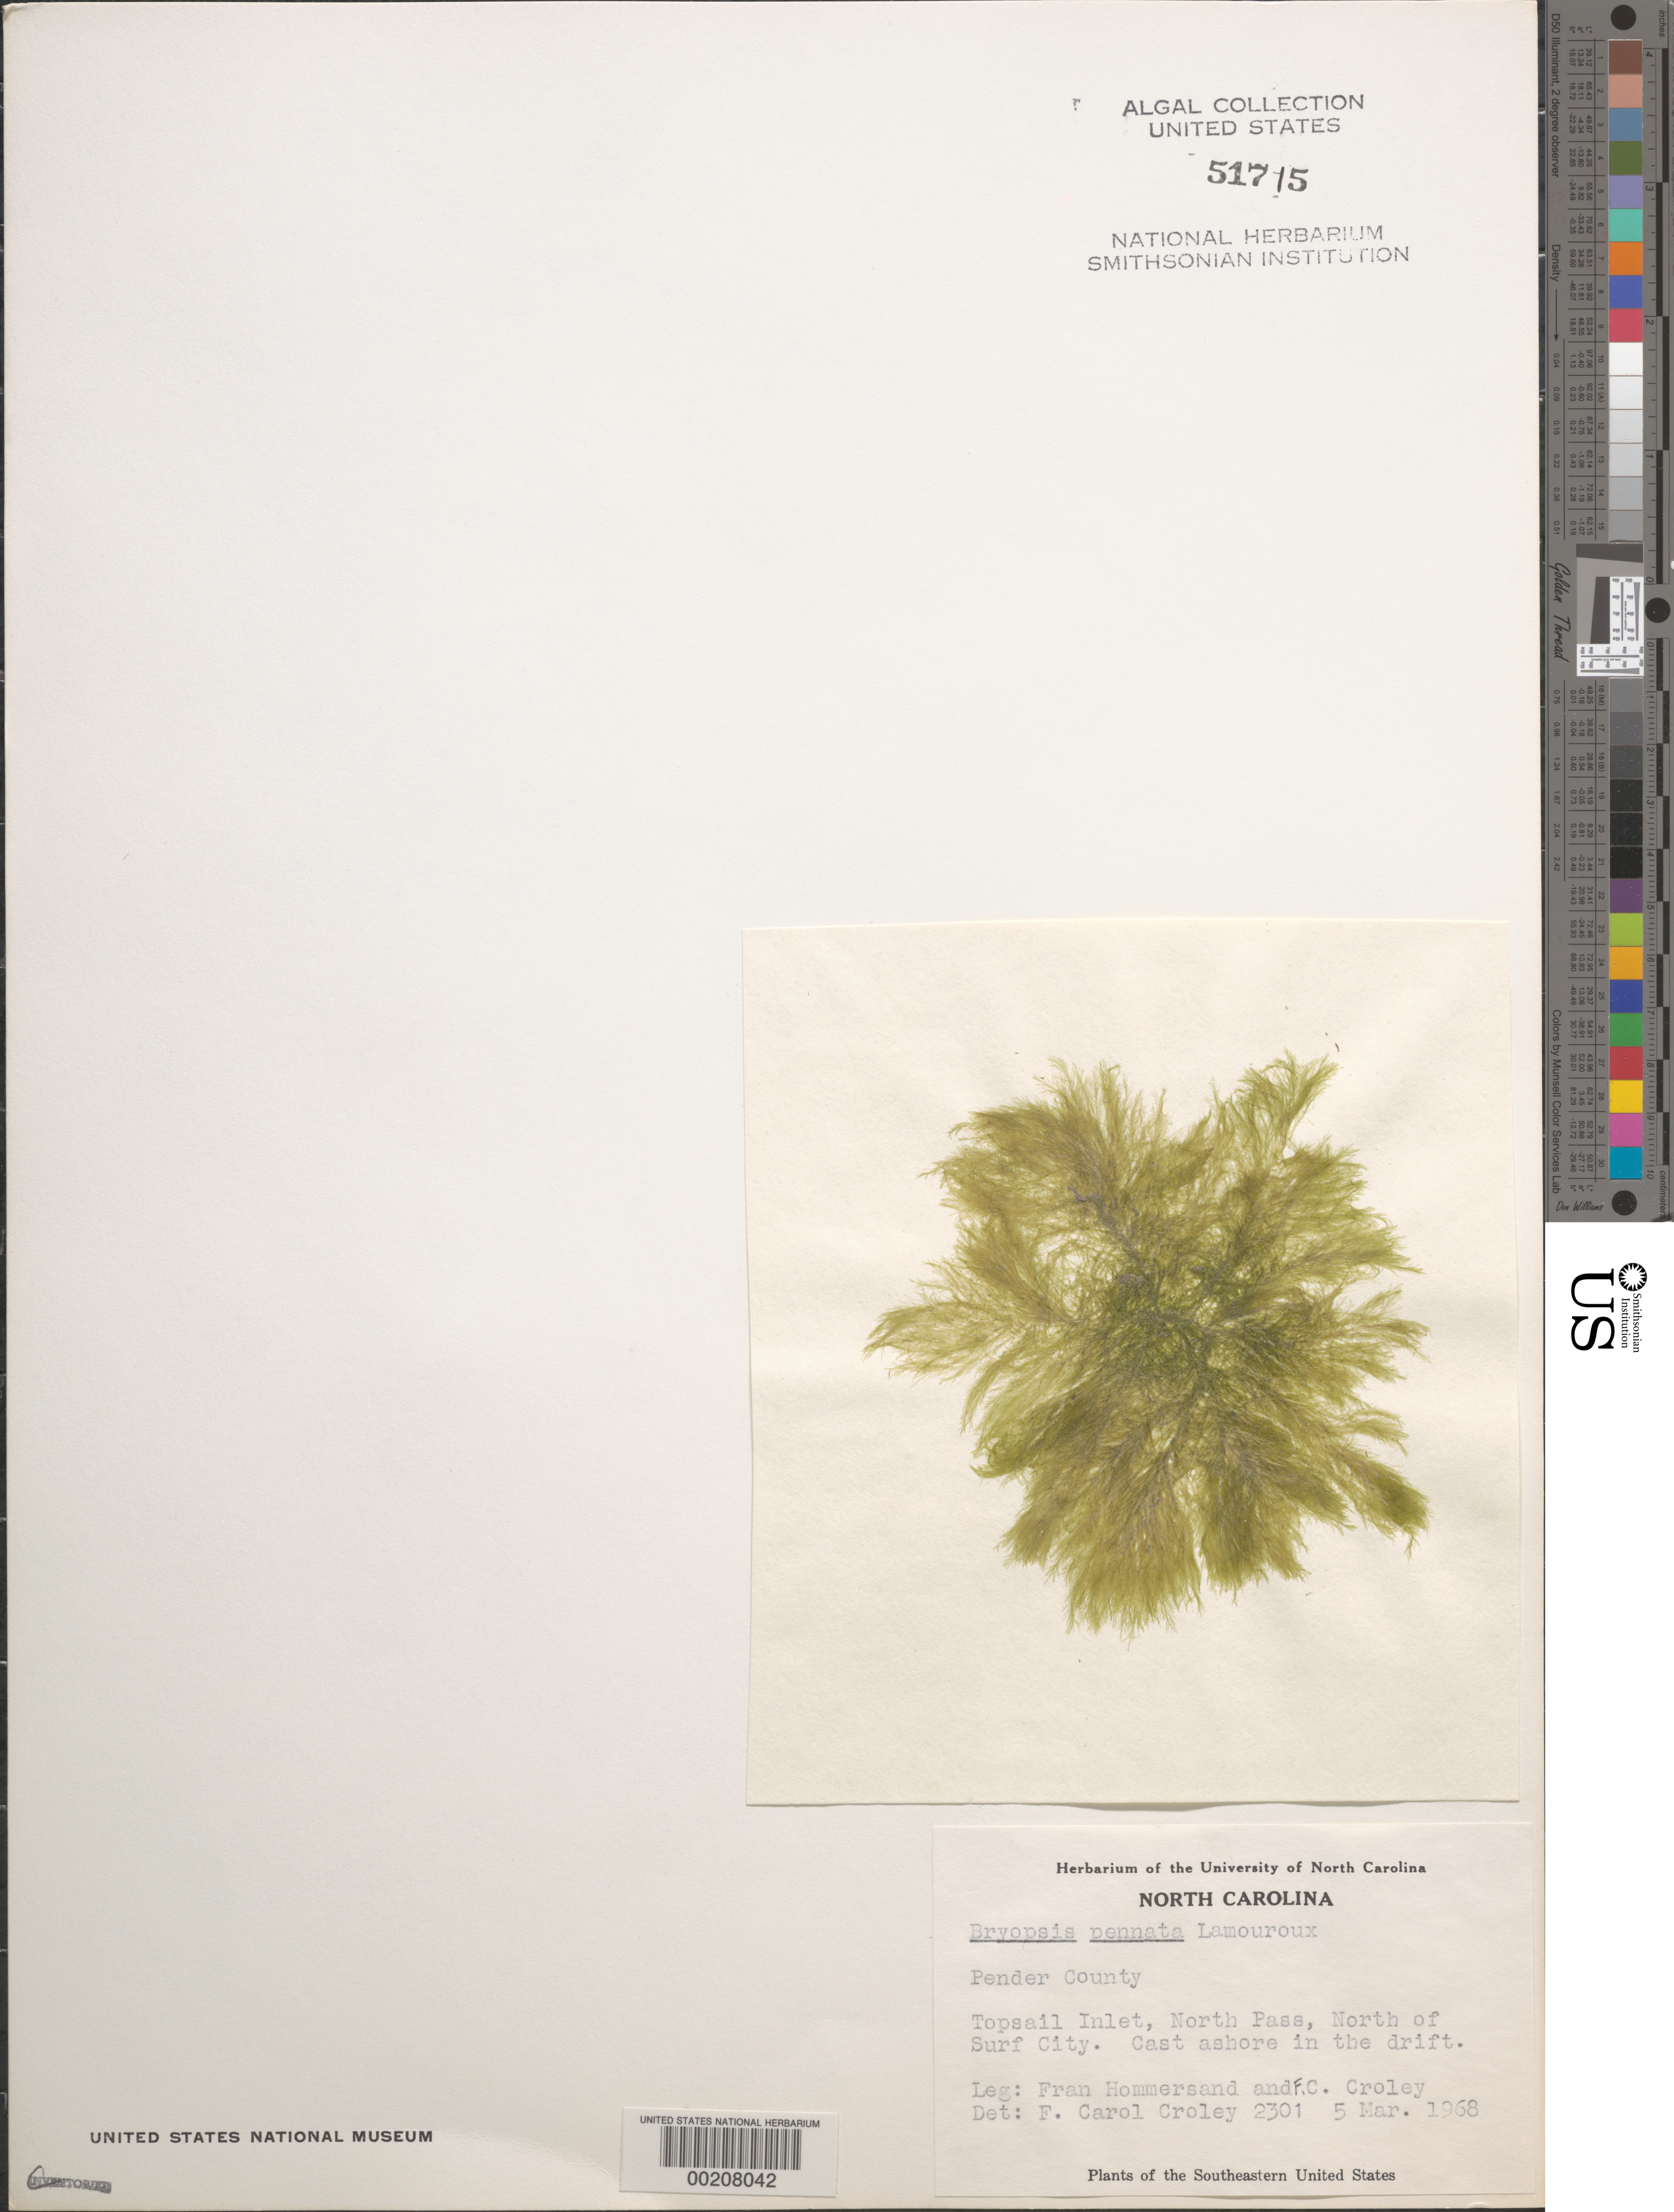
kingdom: Plantae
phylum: Chlorophyta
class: Ulvophyceae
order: Bryopsidales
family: Bryopsidaceae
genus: Bryopsis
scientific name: Bryopsis pennata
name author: J.V.Lamouroux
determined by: Croley, F. C.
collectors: F. Hommersand & F. C. Croley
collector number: FCC 2301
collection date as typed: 05 Mar 1968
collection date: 1968-03-05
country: United States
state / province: North Carolina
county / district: Pender County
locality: Topsail Inlet, North Pass, N of Surf City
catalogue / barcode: US 51715